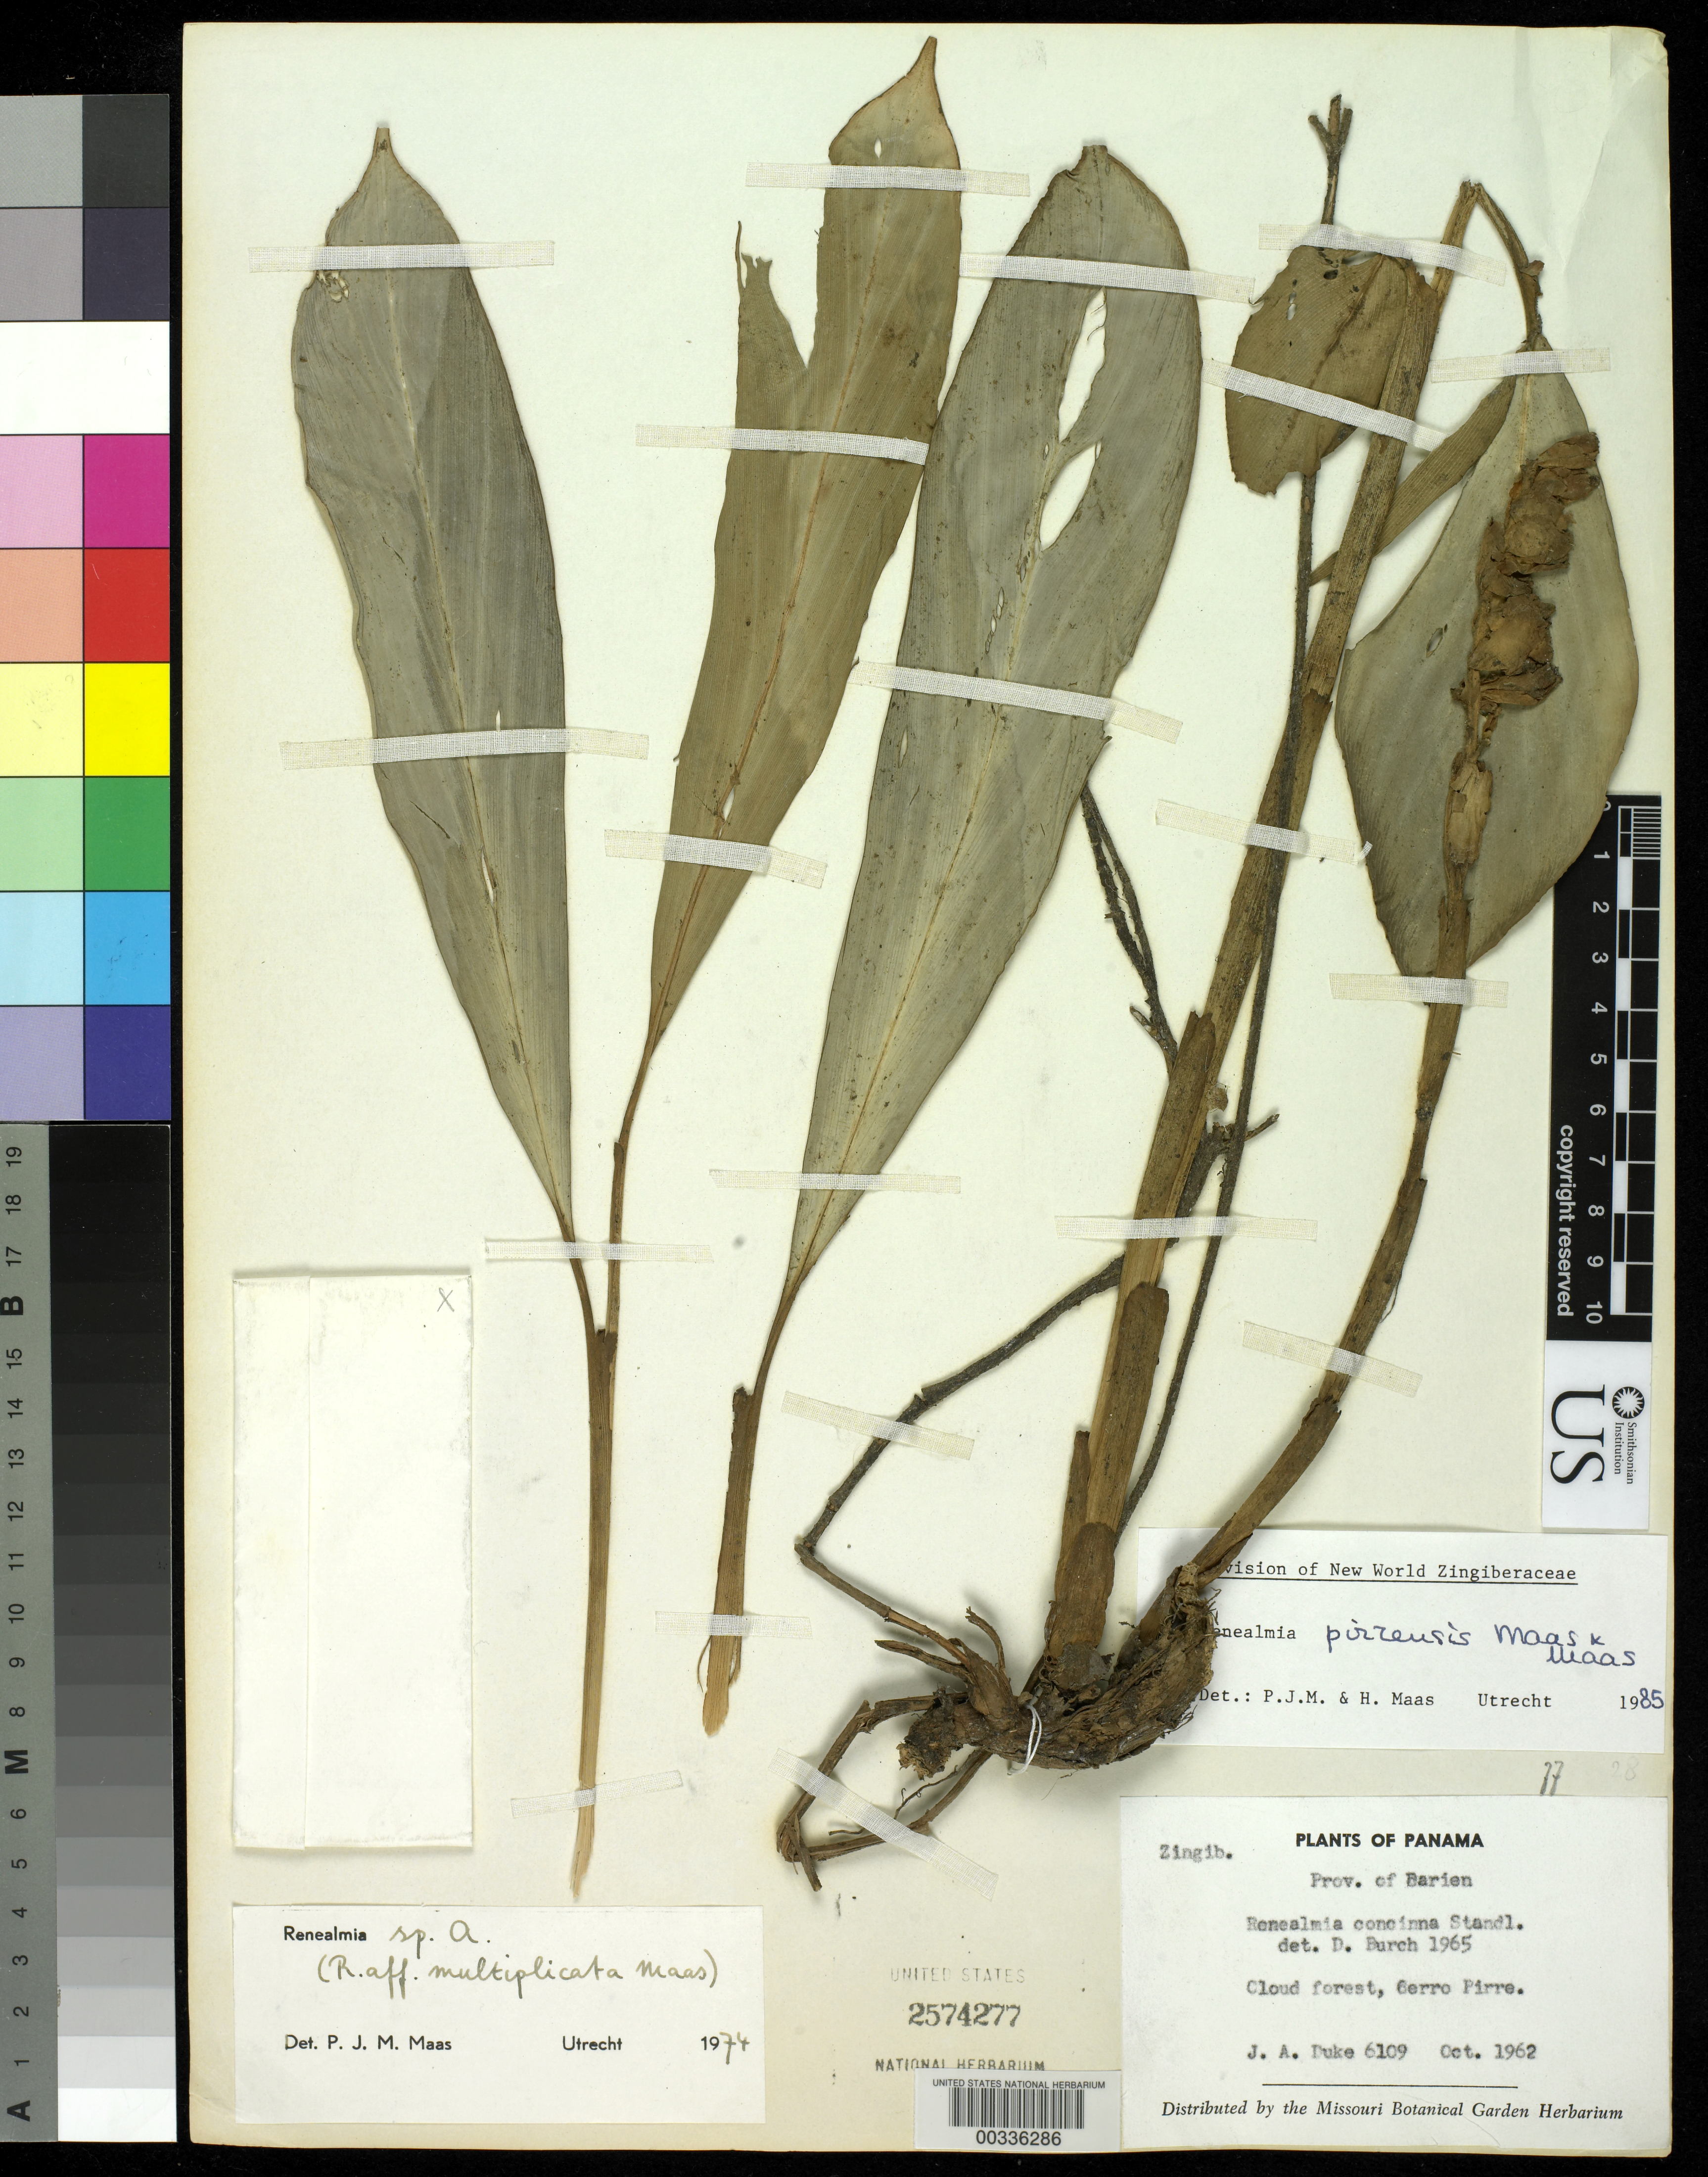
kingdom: Plantae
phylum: Tracheophyta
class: Liliopsida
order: Zingiberales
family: Zingiberaceae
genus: Renealmia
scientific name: Renealmia pirrensis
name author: Maas & H. Maas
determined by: Maas, Paul J. M.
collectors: J. A. Duke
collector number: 6109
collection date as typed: Oct 1962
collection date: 1962-10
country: Panama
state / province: Darién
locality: Cerro Pirre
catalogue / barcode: US 2574277